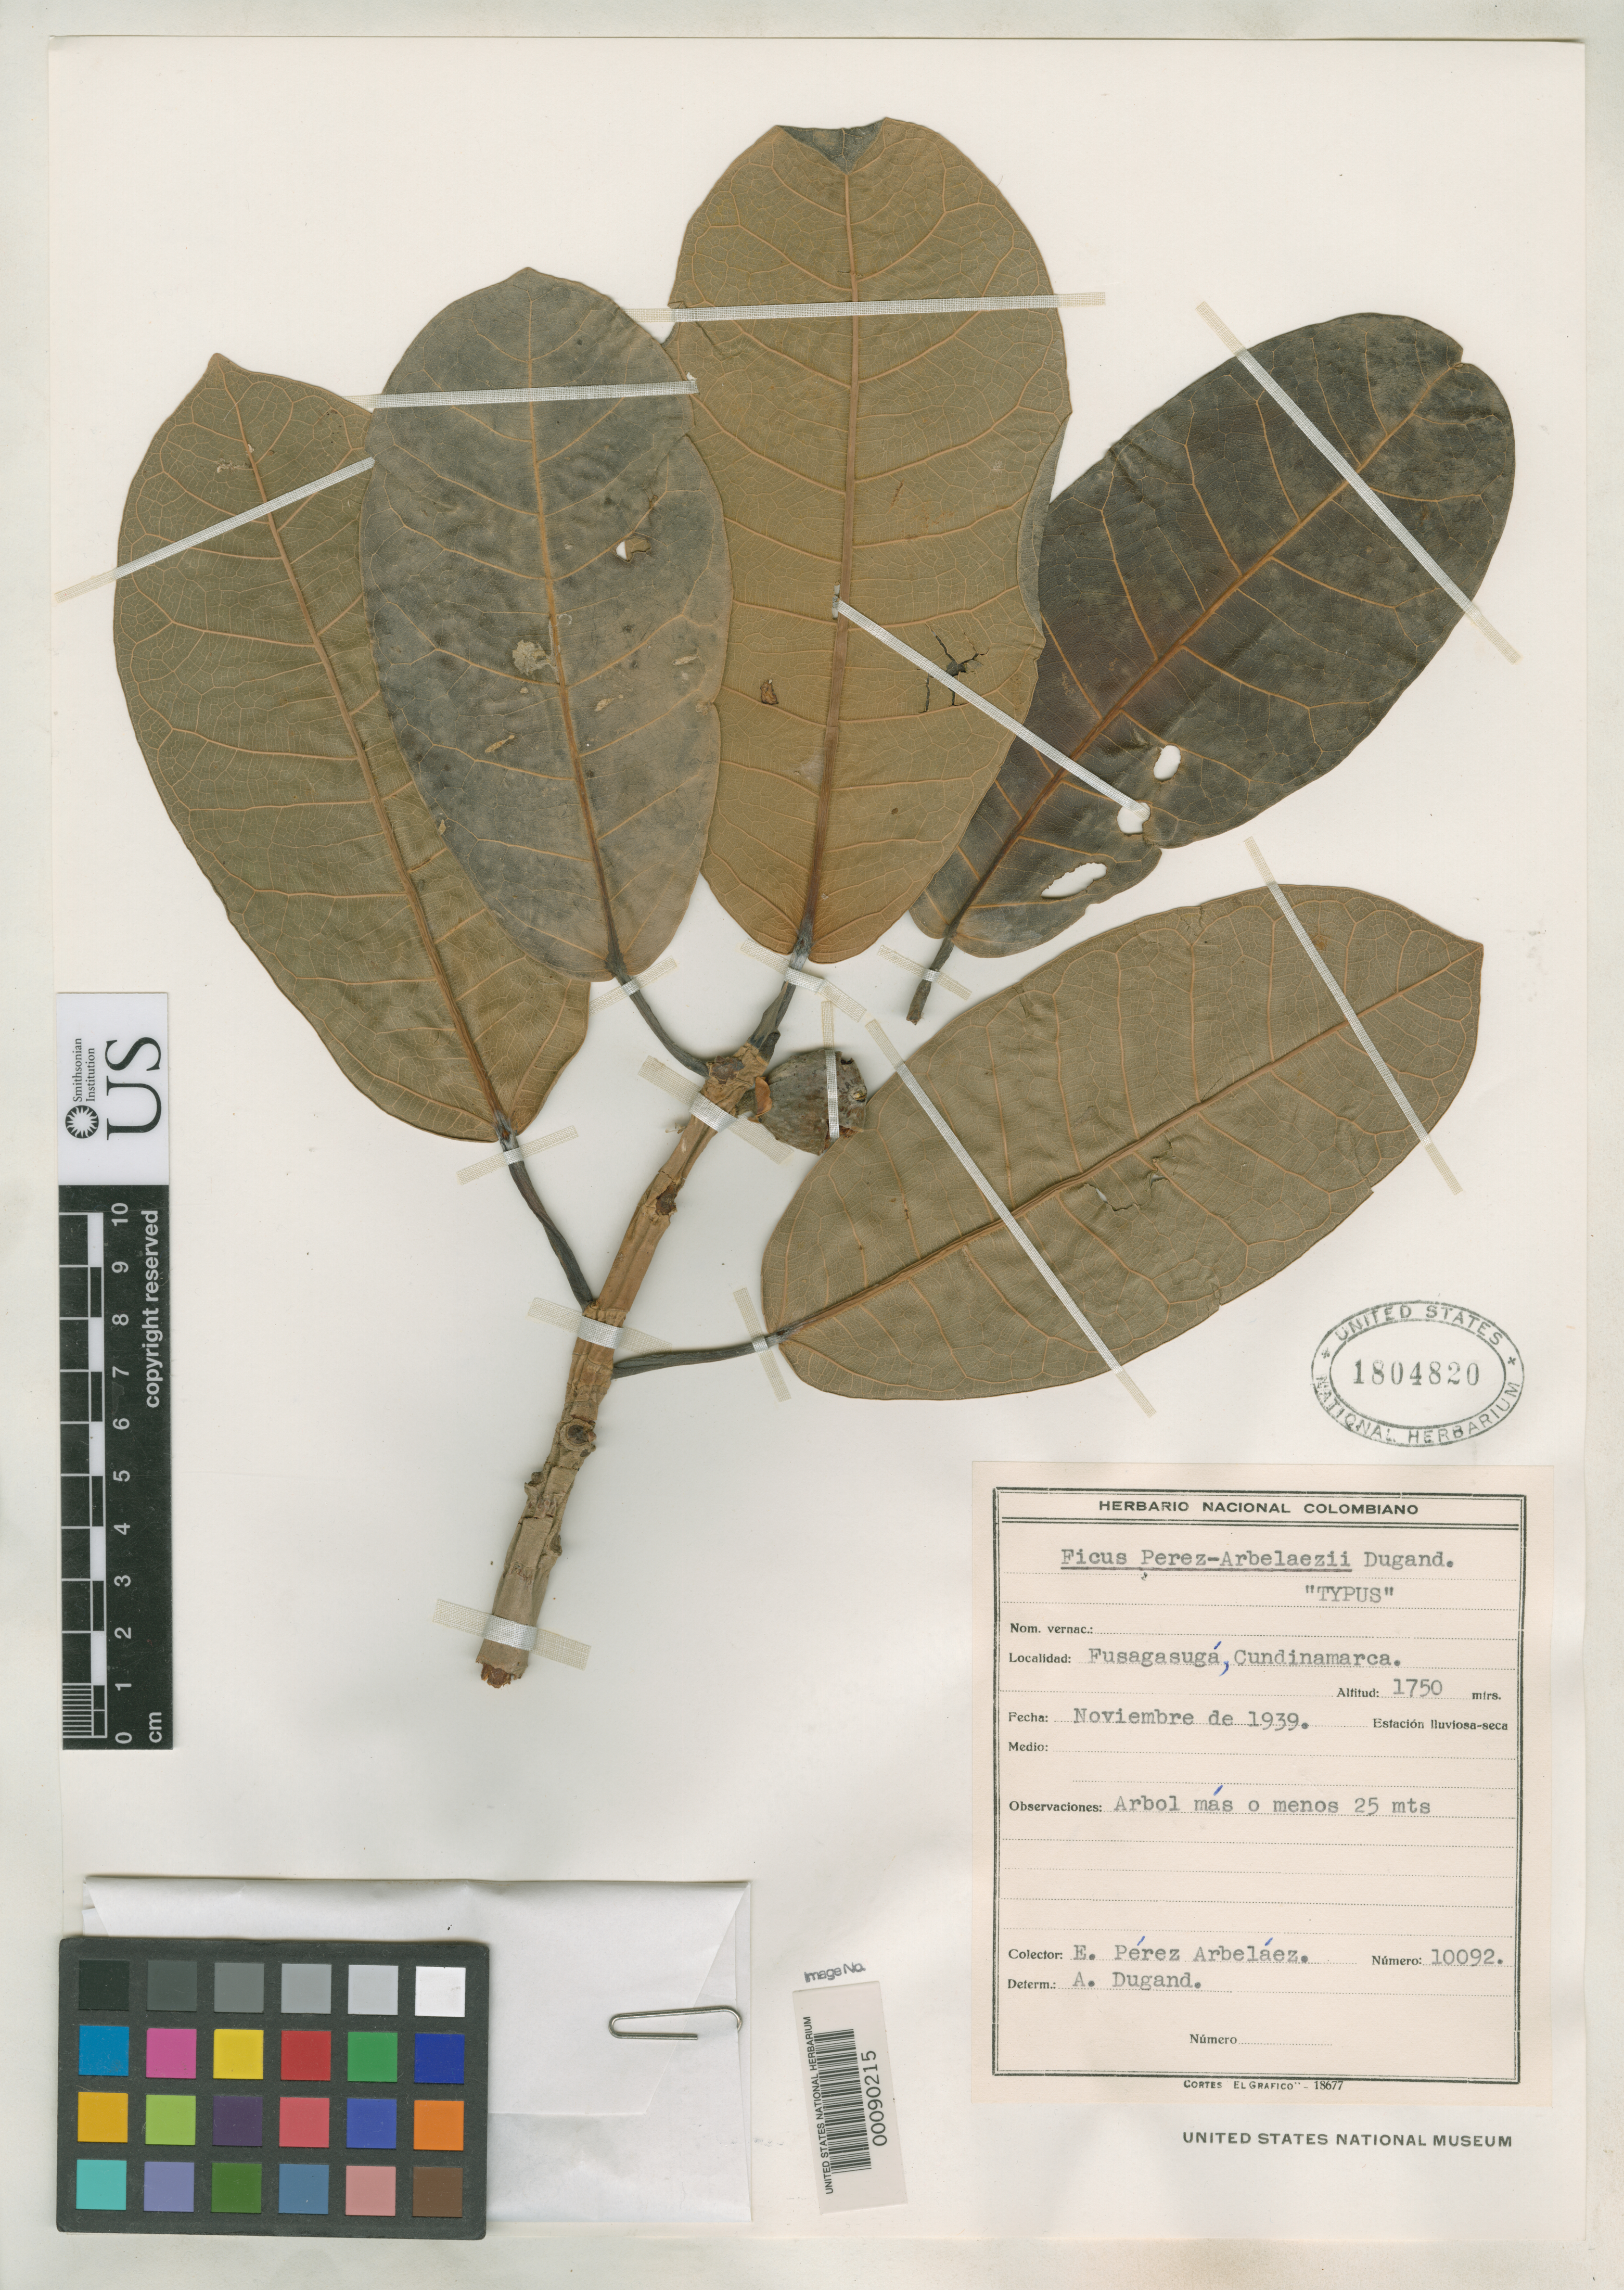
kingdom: Plantae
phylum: Tracheophyta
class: Magnoliopsida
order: Rosales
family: Moraceae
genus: Ficus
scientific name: Ficus perez-arbelaezii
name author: Dugand G.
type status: Isotype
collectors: E. Pérez Arbeláez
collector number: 10092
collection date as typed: Nov 1939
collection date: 1939-11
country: Colombia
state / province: Cundinamarca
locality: Fusagasugá.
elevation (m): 1750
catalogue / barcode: US 1804820